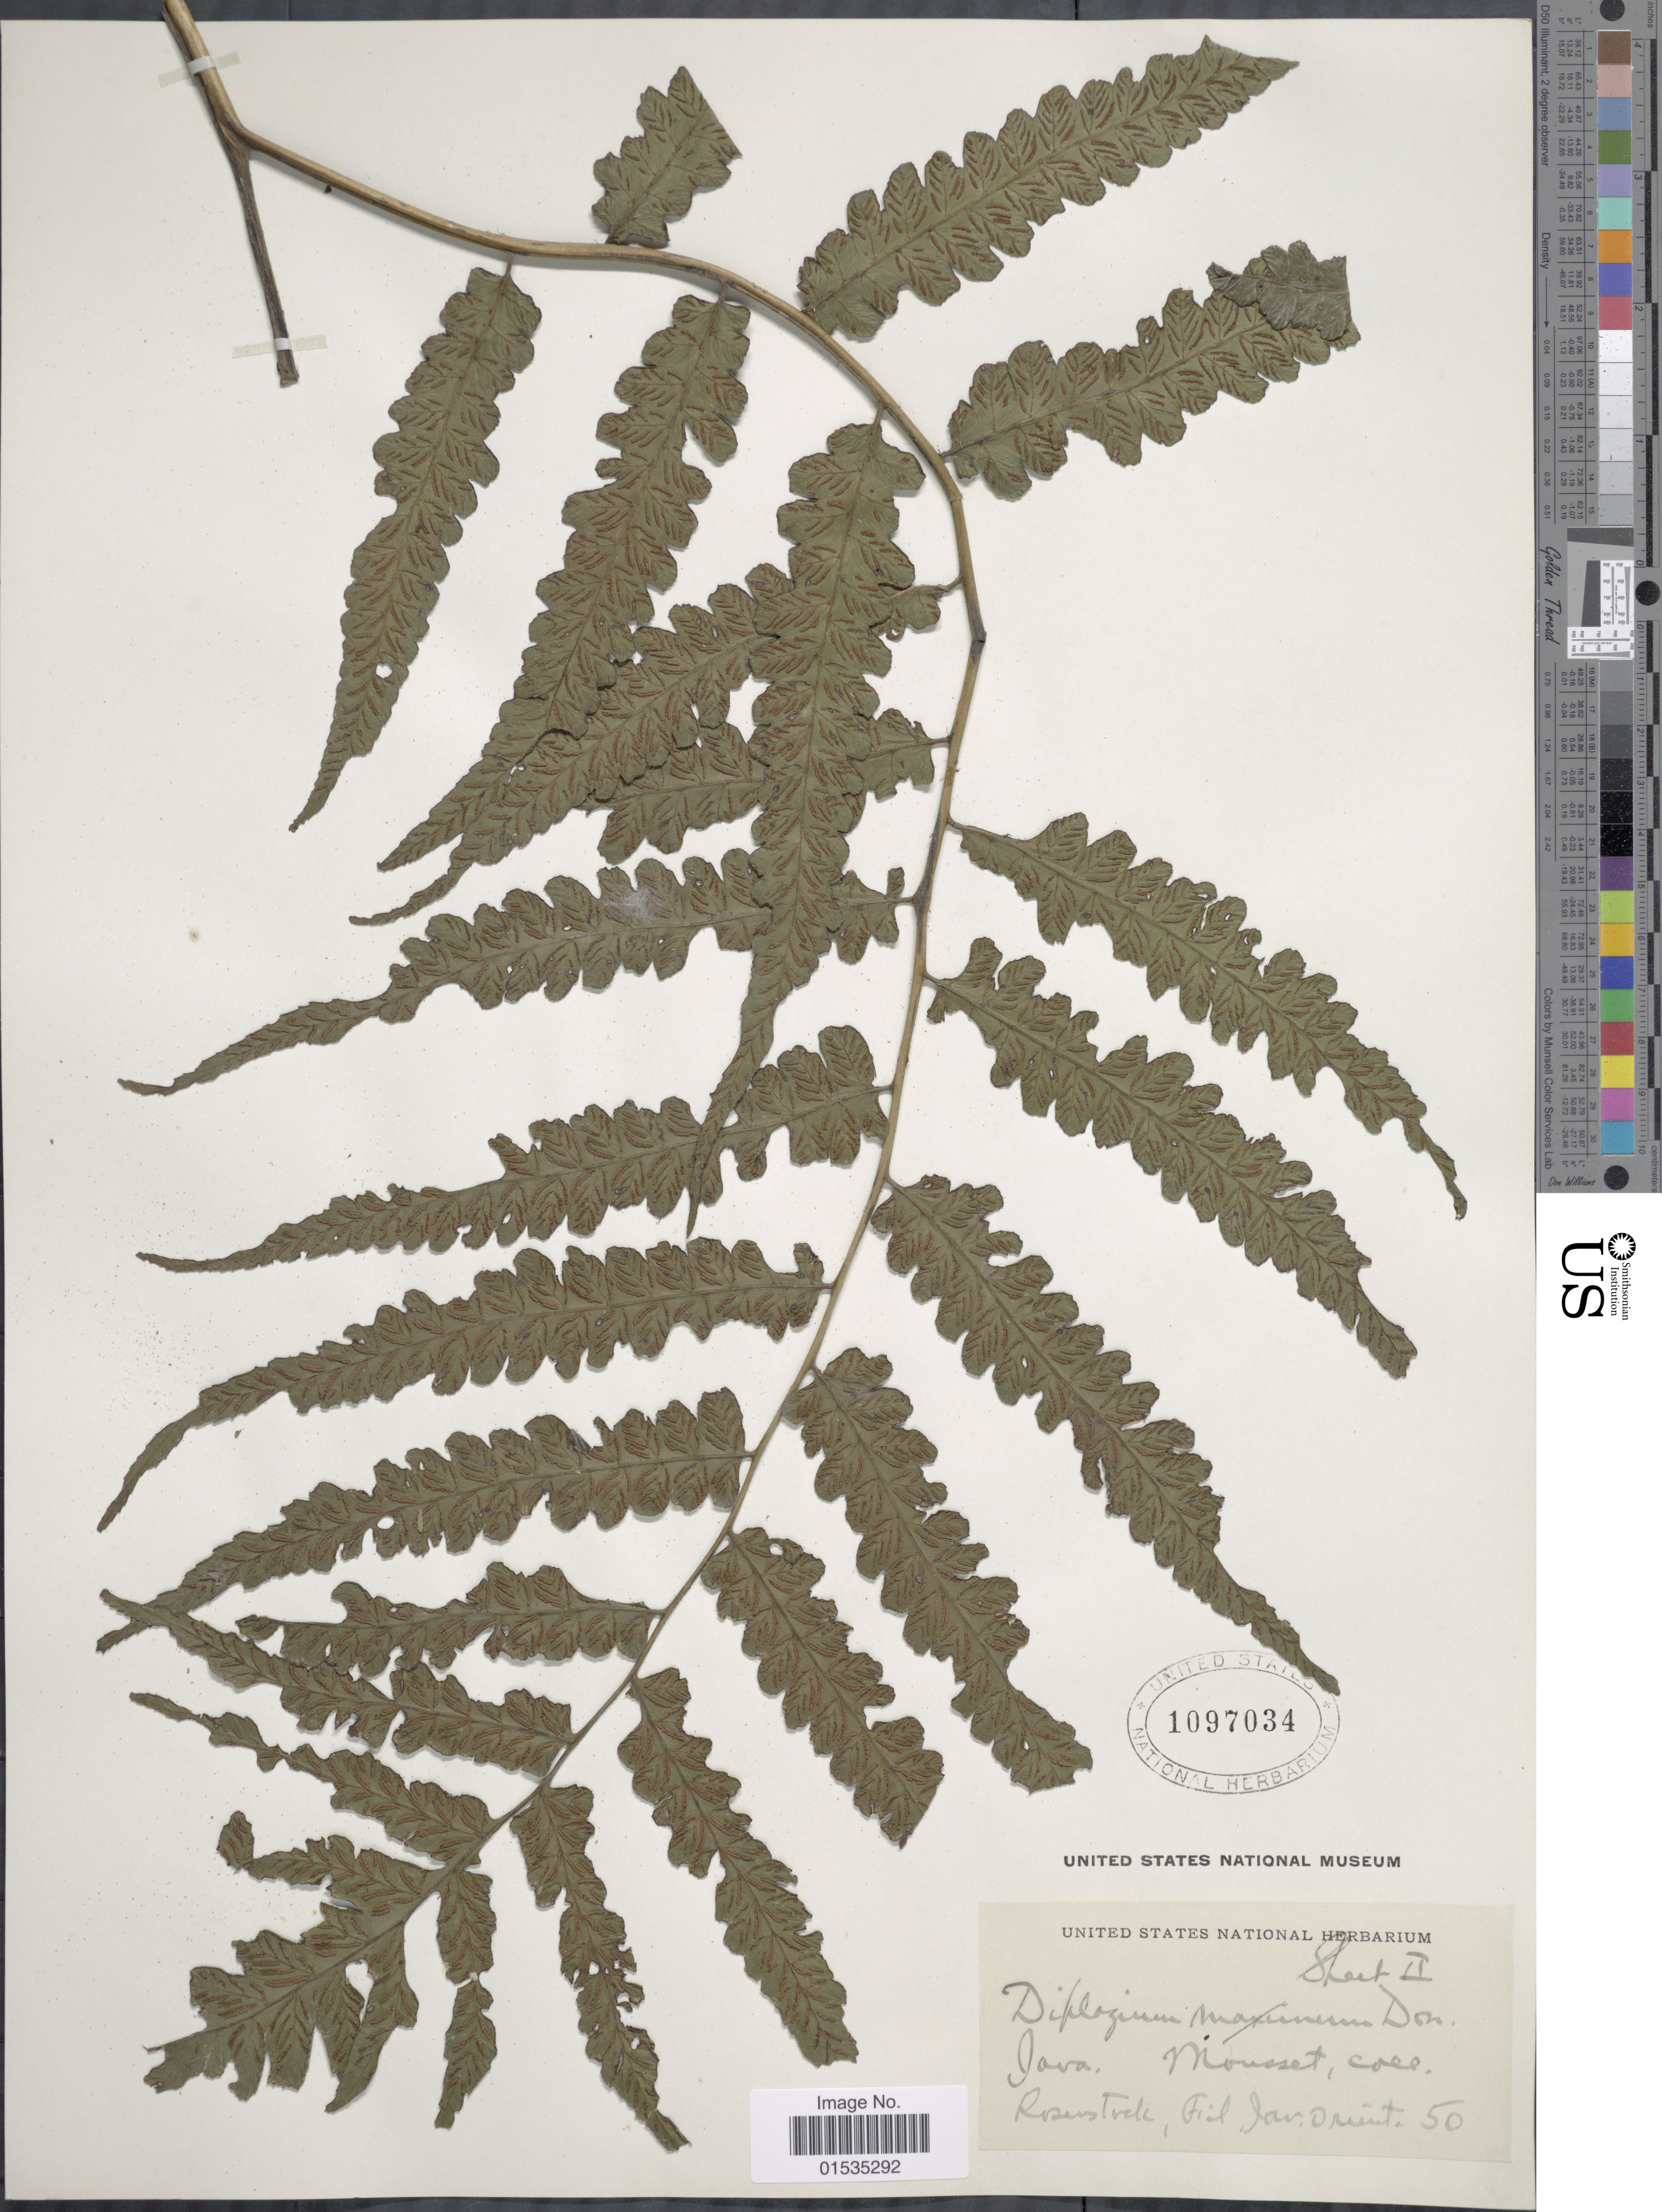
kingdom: Plantae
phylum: Tracheophyta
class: Polypodiopsida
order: Polypodiales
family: Athyriaceae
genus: Diplazium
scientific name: Diplazium sp.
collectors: Mousset, --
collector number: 50?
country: Indonesia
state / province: Java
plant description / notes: "Rosenstock" removed from Precise Locality field. Refers to E. Rosenstock, an associated person.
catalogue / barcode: US 1097034